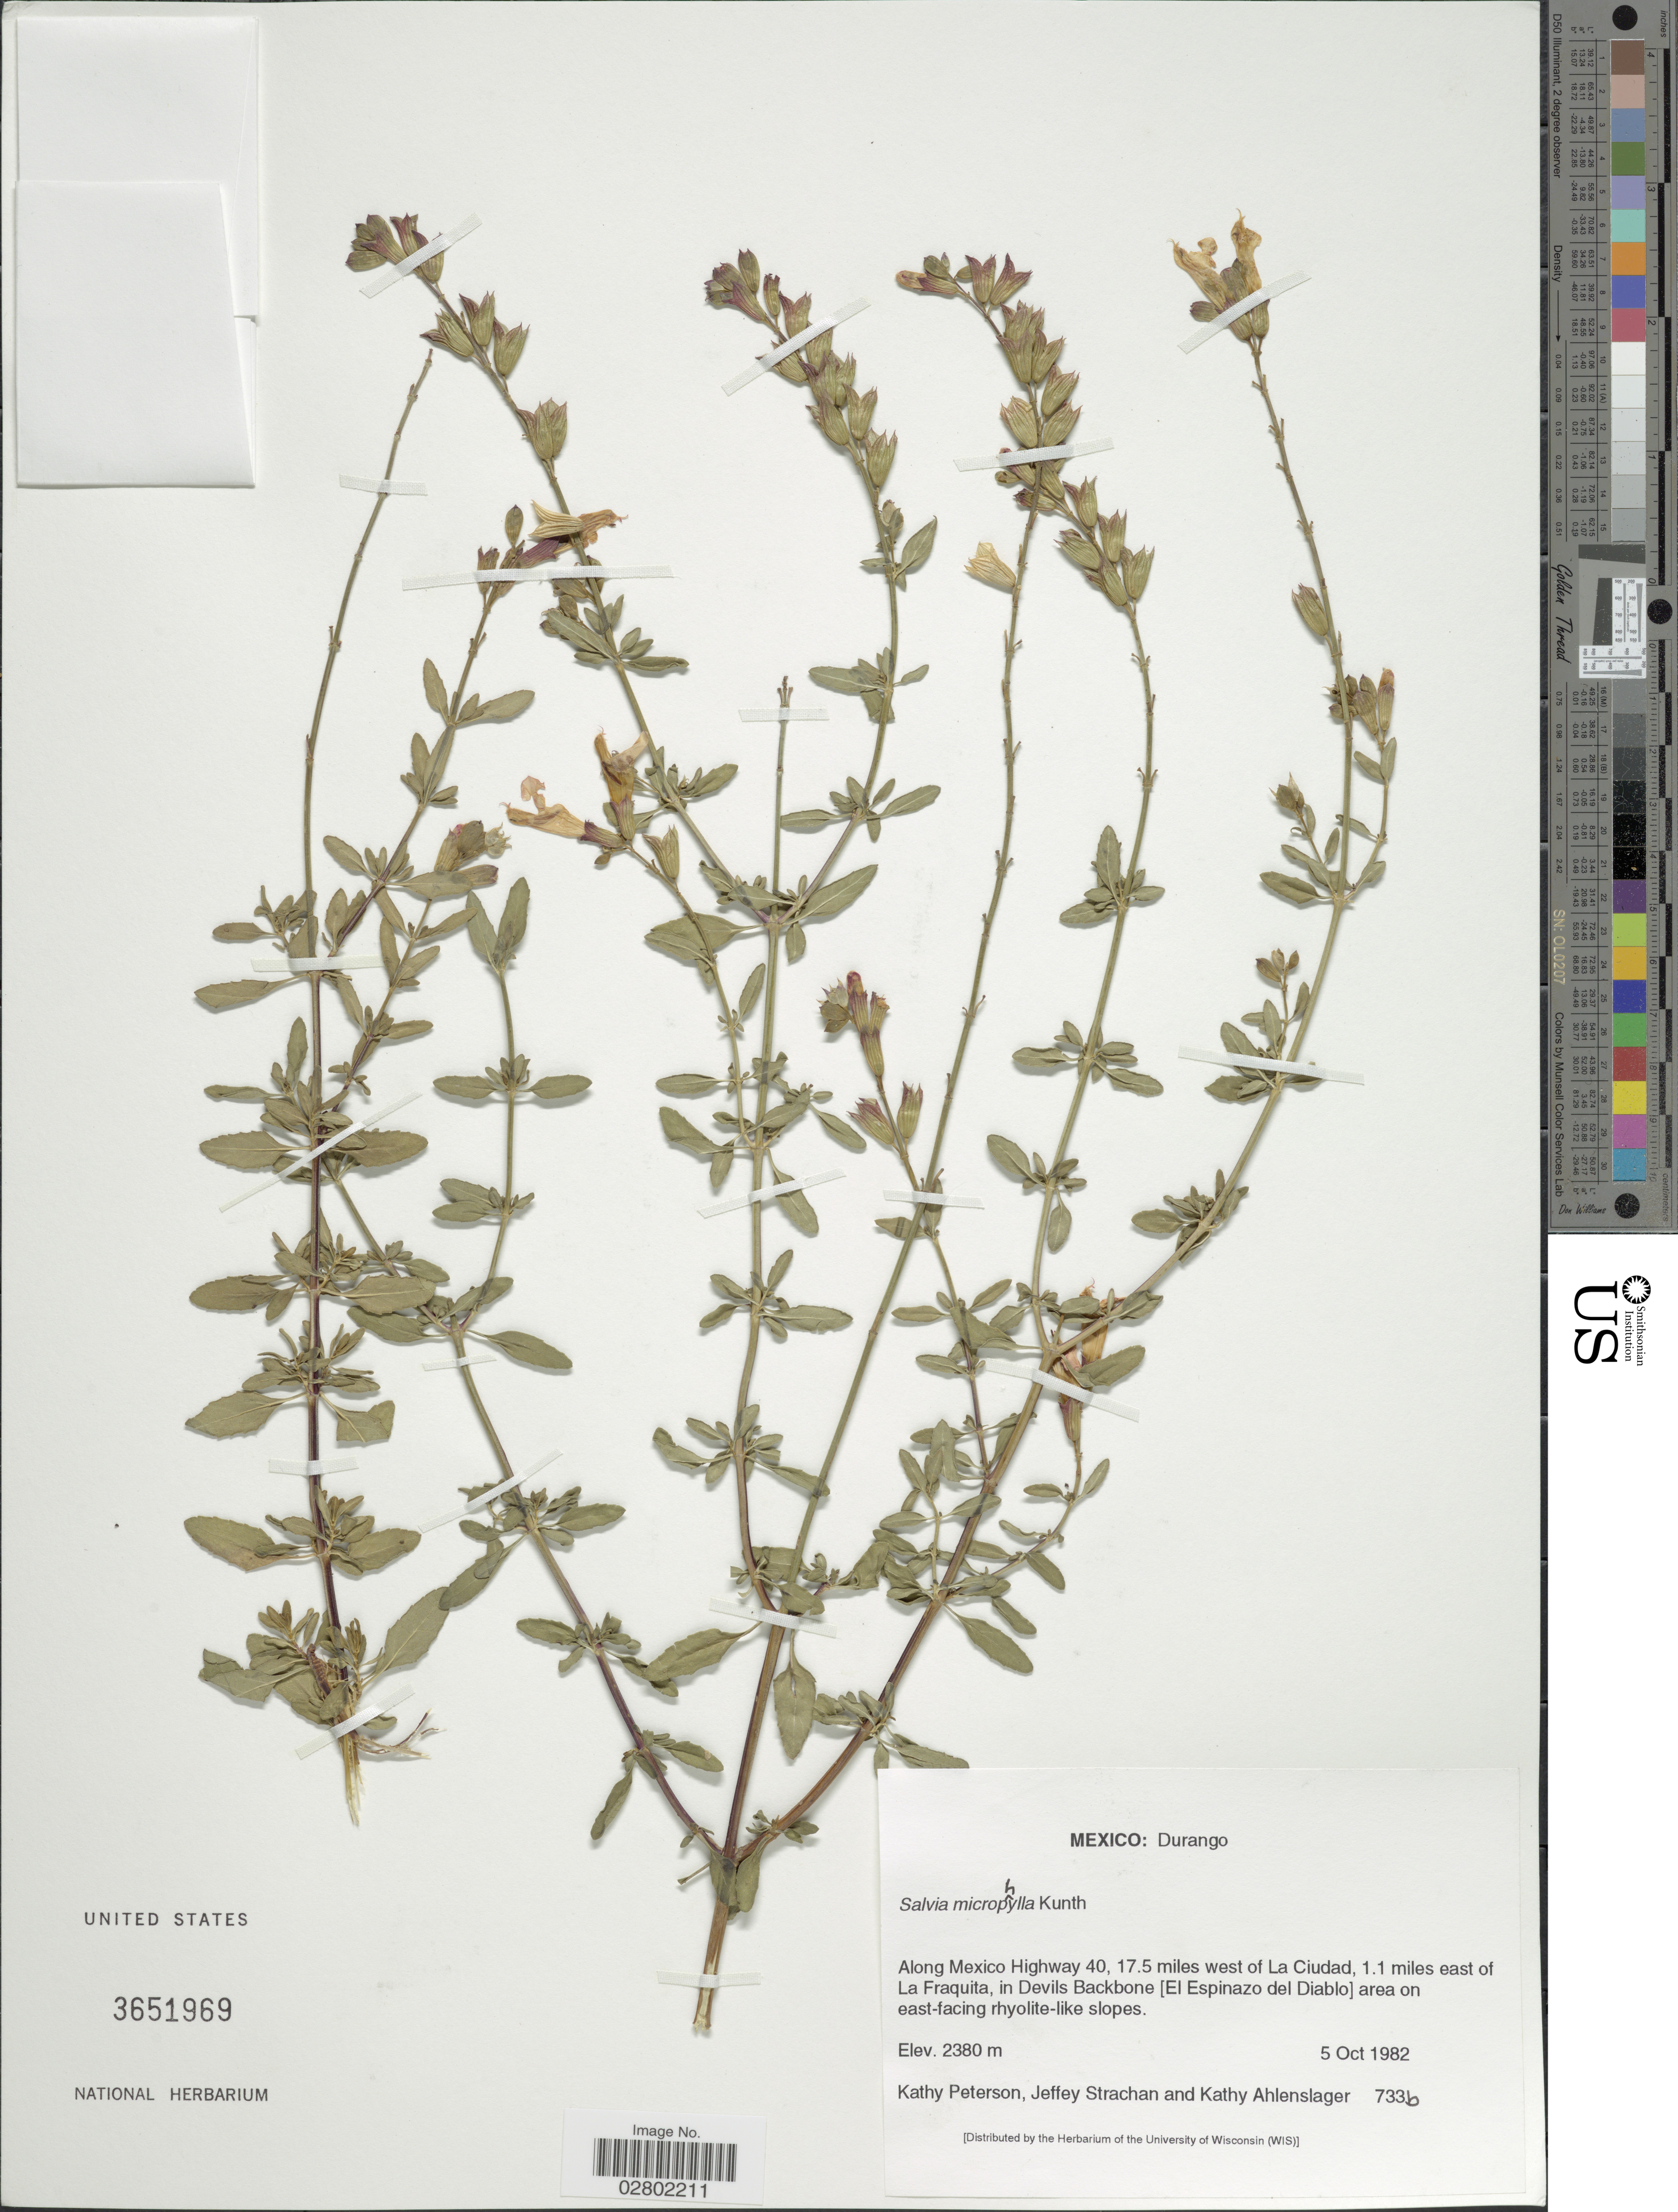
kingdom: Plantae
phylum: Tracheophyta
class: Magnoliopsida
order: Lamiales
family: Lamiaceae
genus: Salvia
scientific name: Salvia microphylla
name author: Kunth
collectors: K. Peterson, J. Strachan & K. Ahlenslager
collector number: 733b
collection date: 1982-10-05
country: Mexico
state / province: Durango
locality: Along Mexico Highway 40, 17.5 miles west of La Ciudad, 1.1 miles east of La Fraquita, in Devils Backbone [El Espinazo del Diablo].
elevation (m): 2380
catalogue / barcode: US 3651969